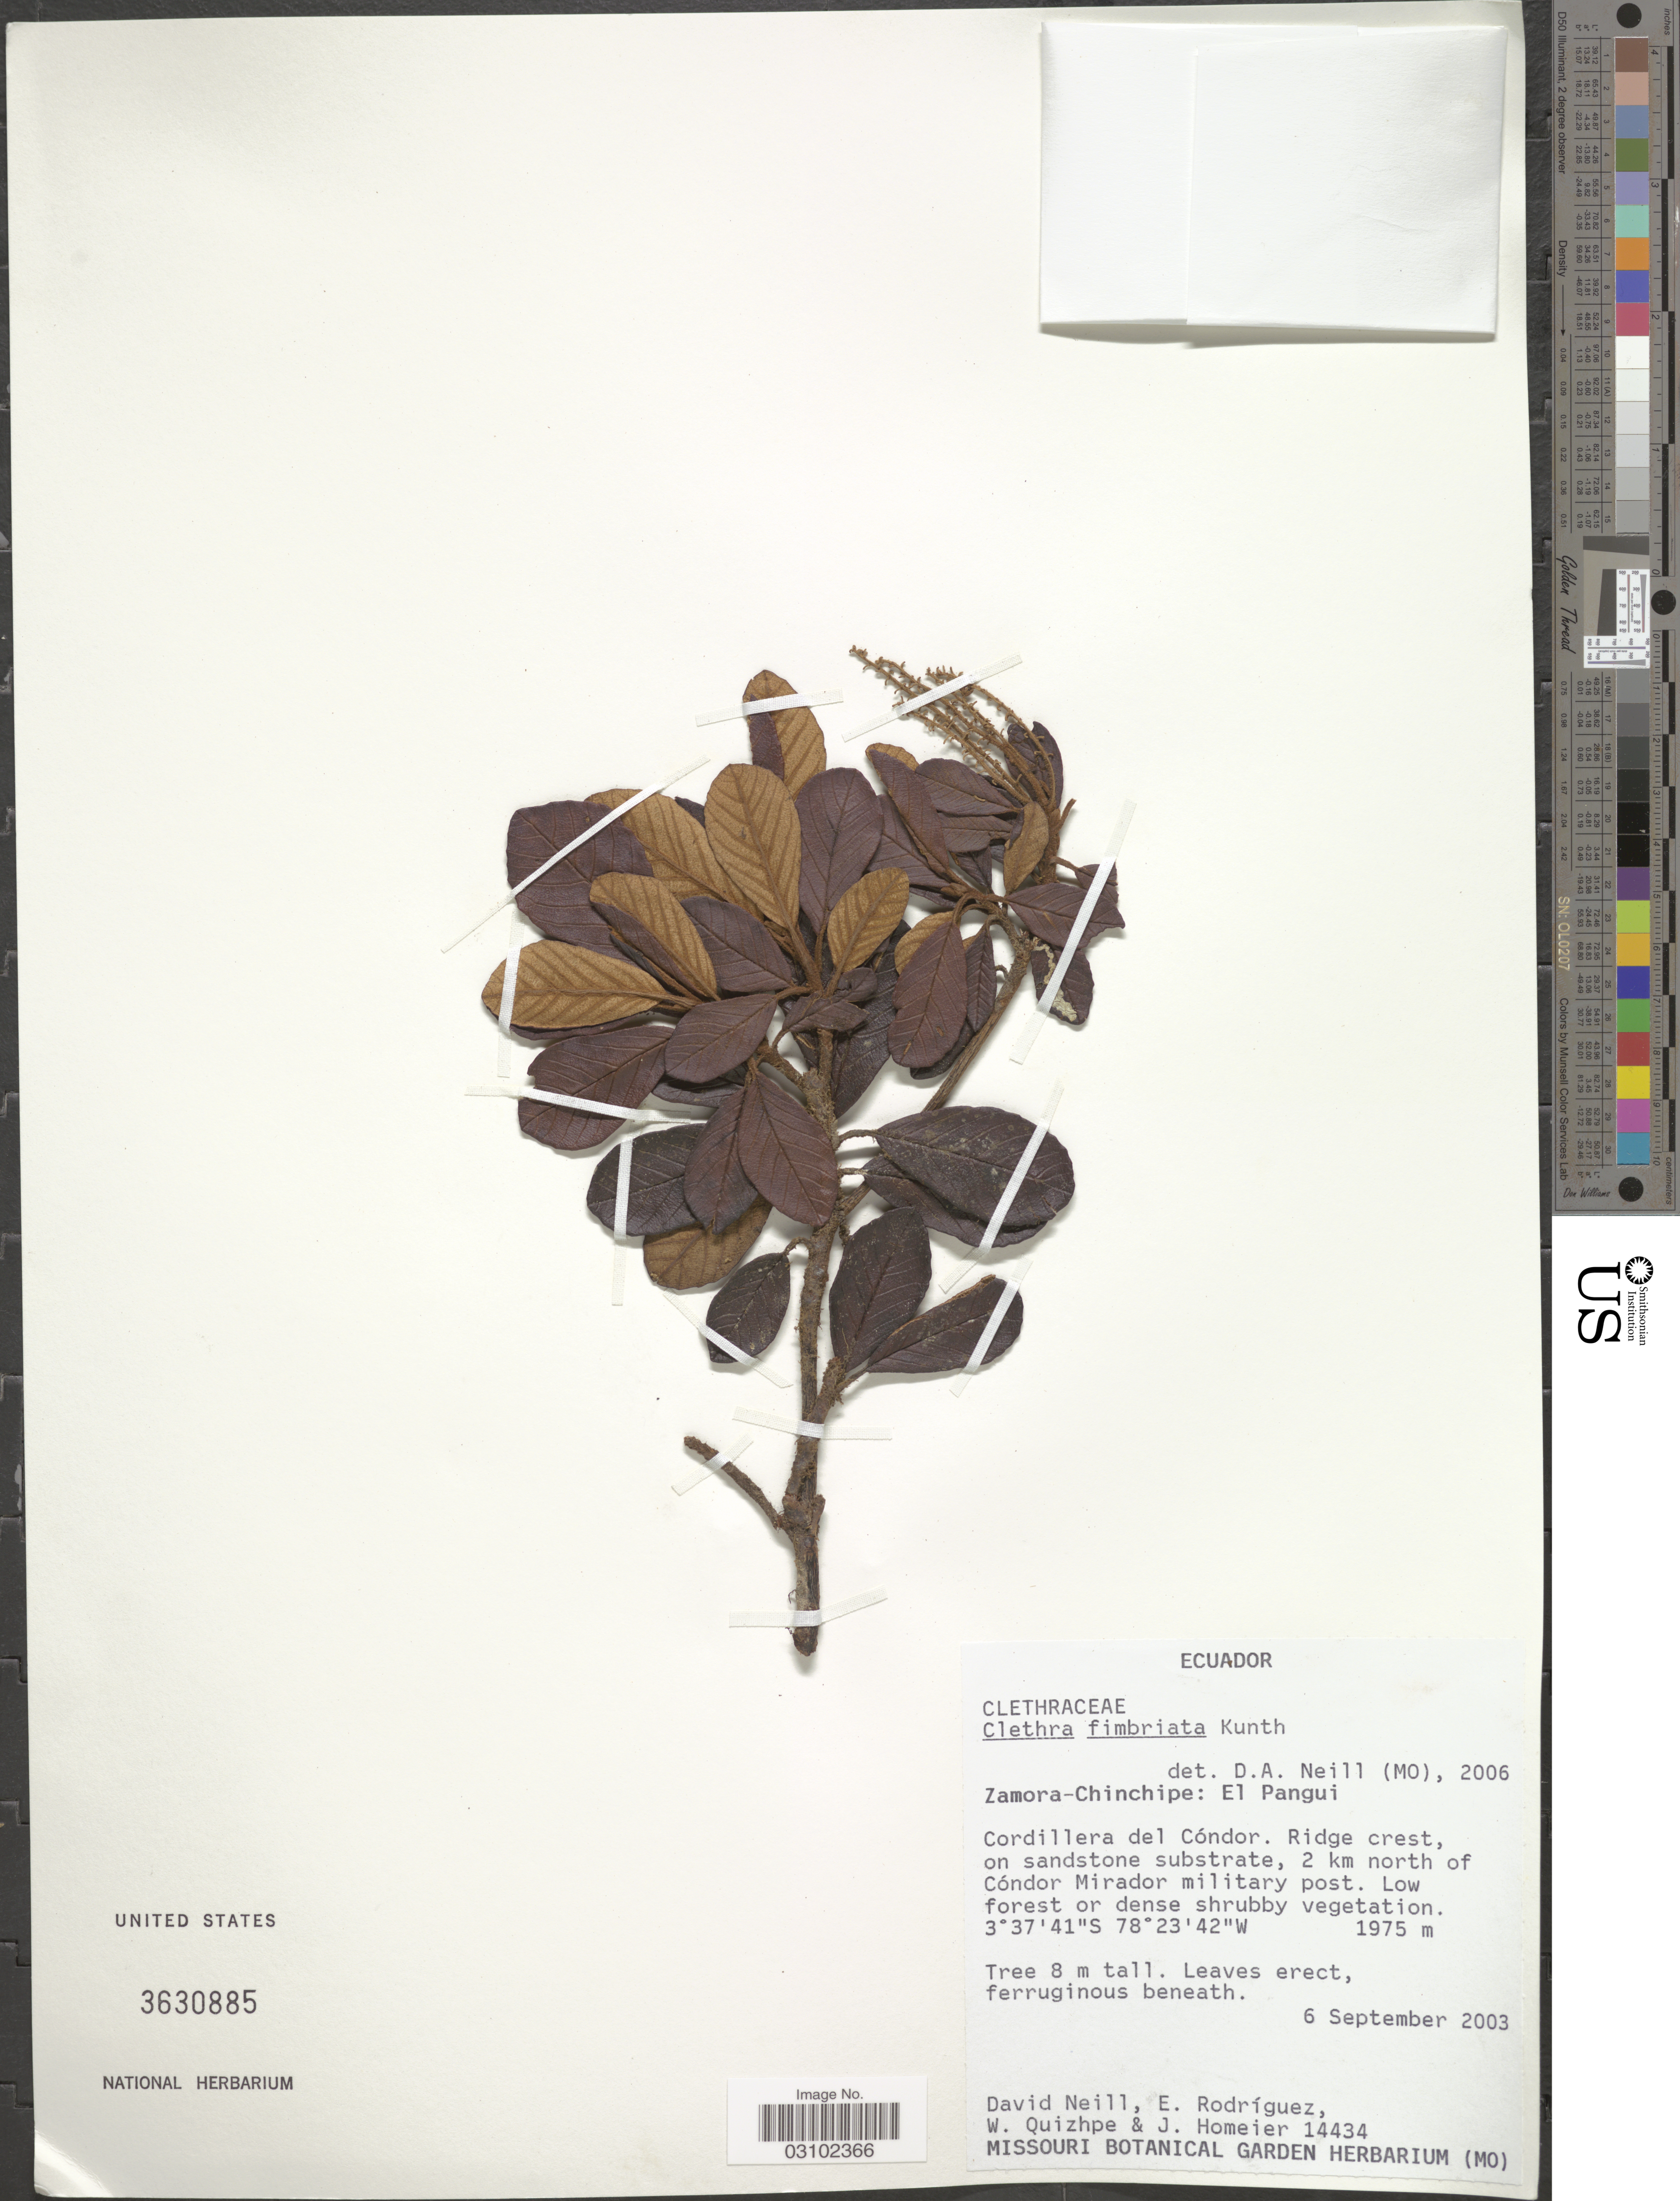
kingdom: Plantae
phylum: Tracheophyta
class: Magnoliopsida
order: Ericales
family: Clethraceae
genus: Clethra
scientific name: Clethra fimbriata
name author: Kunth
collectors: D. Neill, E. Rodriguez, W. Quizhpe & J. Homeier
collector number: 14434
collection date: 2003-09-06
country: Ecuador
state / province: Zamora-Chinchipe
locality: El Pangui, Cordillera del Cóndor. Ridge crest, on sandstone substrate, 2 km north of Cóndor Mirador military post.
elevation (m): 1975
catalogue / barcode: US 3630885